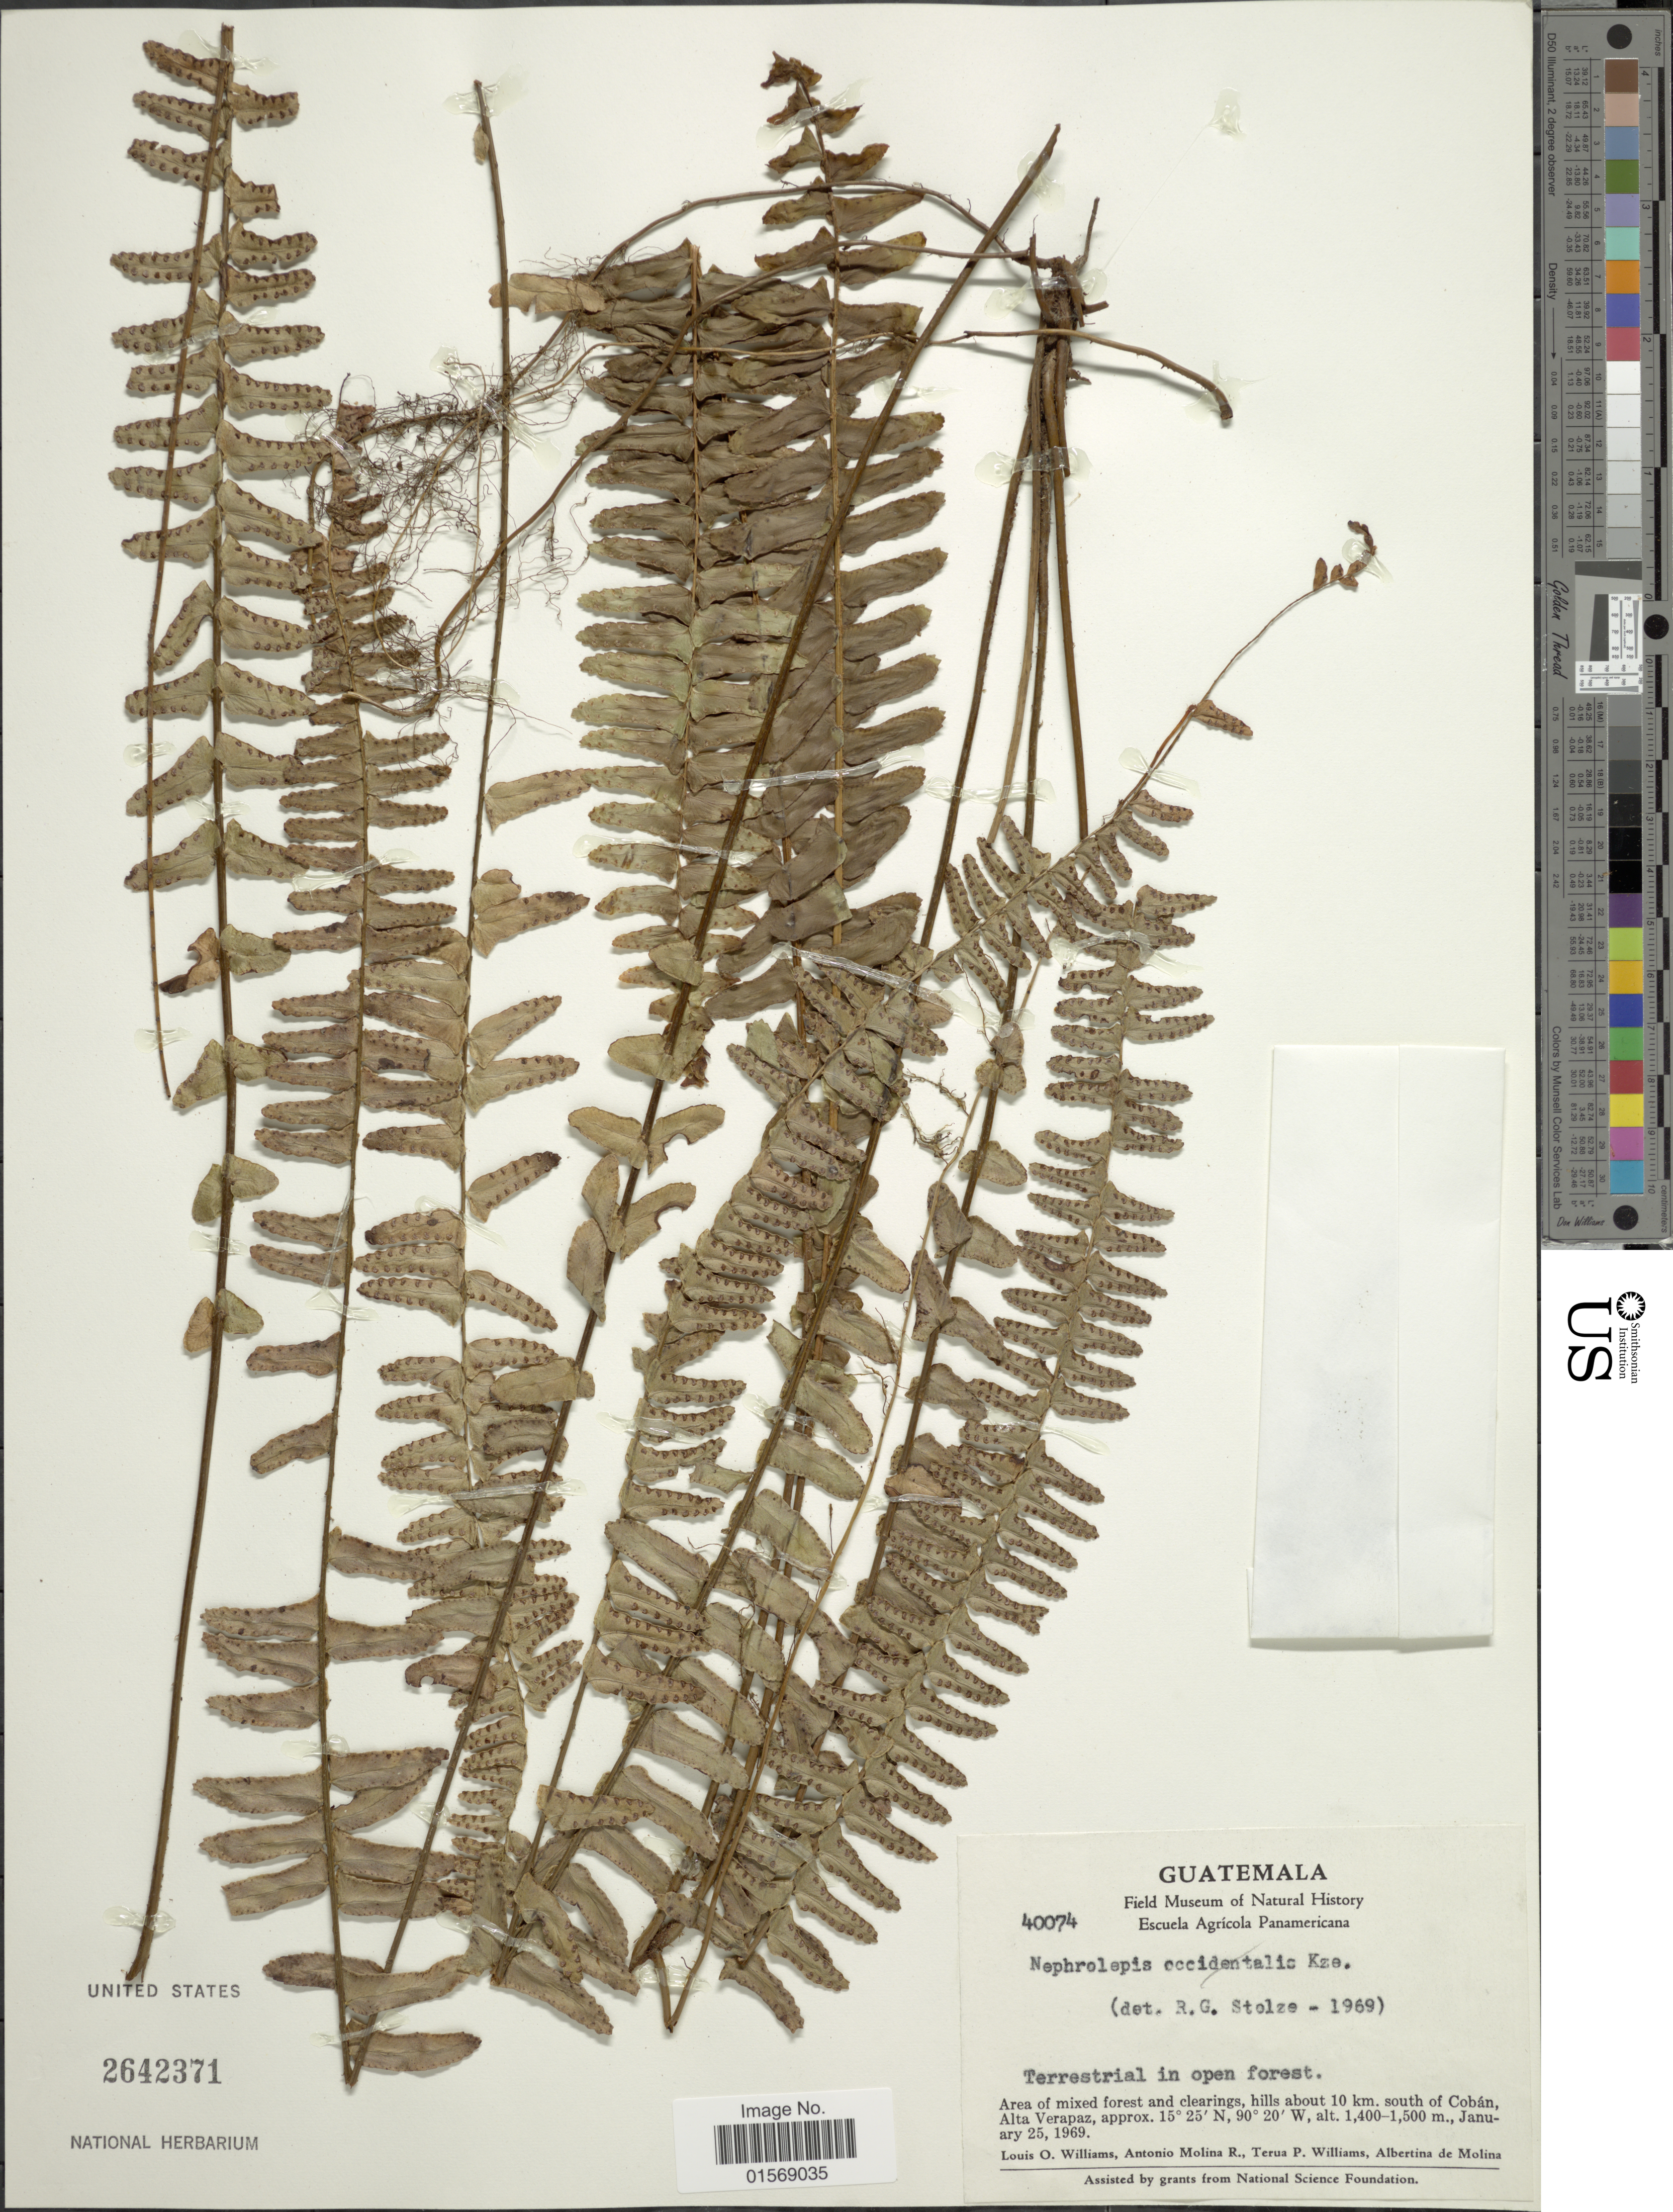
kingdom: Plantae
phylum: Tracheophyta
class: Polypodiopsida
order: Polypodiales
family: Nephrolepidaceae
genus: Nephrolepis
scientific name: Nephrolepis pectinata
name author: (Willd.) Schott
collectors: L. O. Williams, A. Molina R., T. P. Williams & A. R. Molina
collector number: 40074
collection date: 1969-01-25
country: Guatemala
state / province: Alta Verapaz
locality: Guatemala. hills about 10 km. south of Cobán Alta Verpaz.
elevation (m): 1400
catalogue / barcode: US 2642371